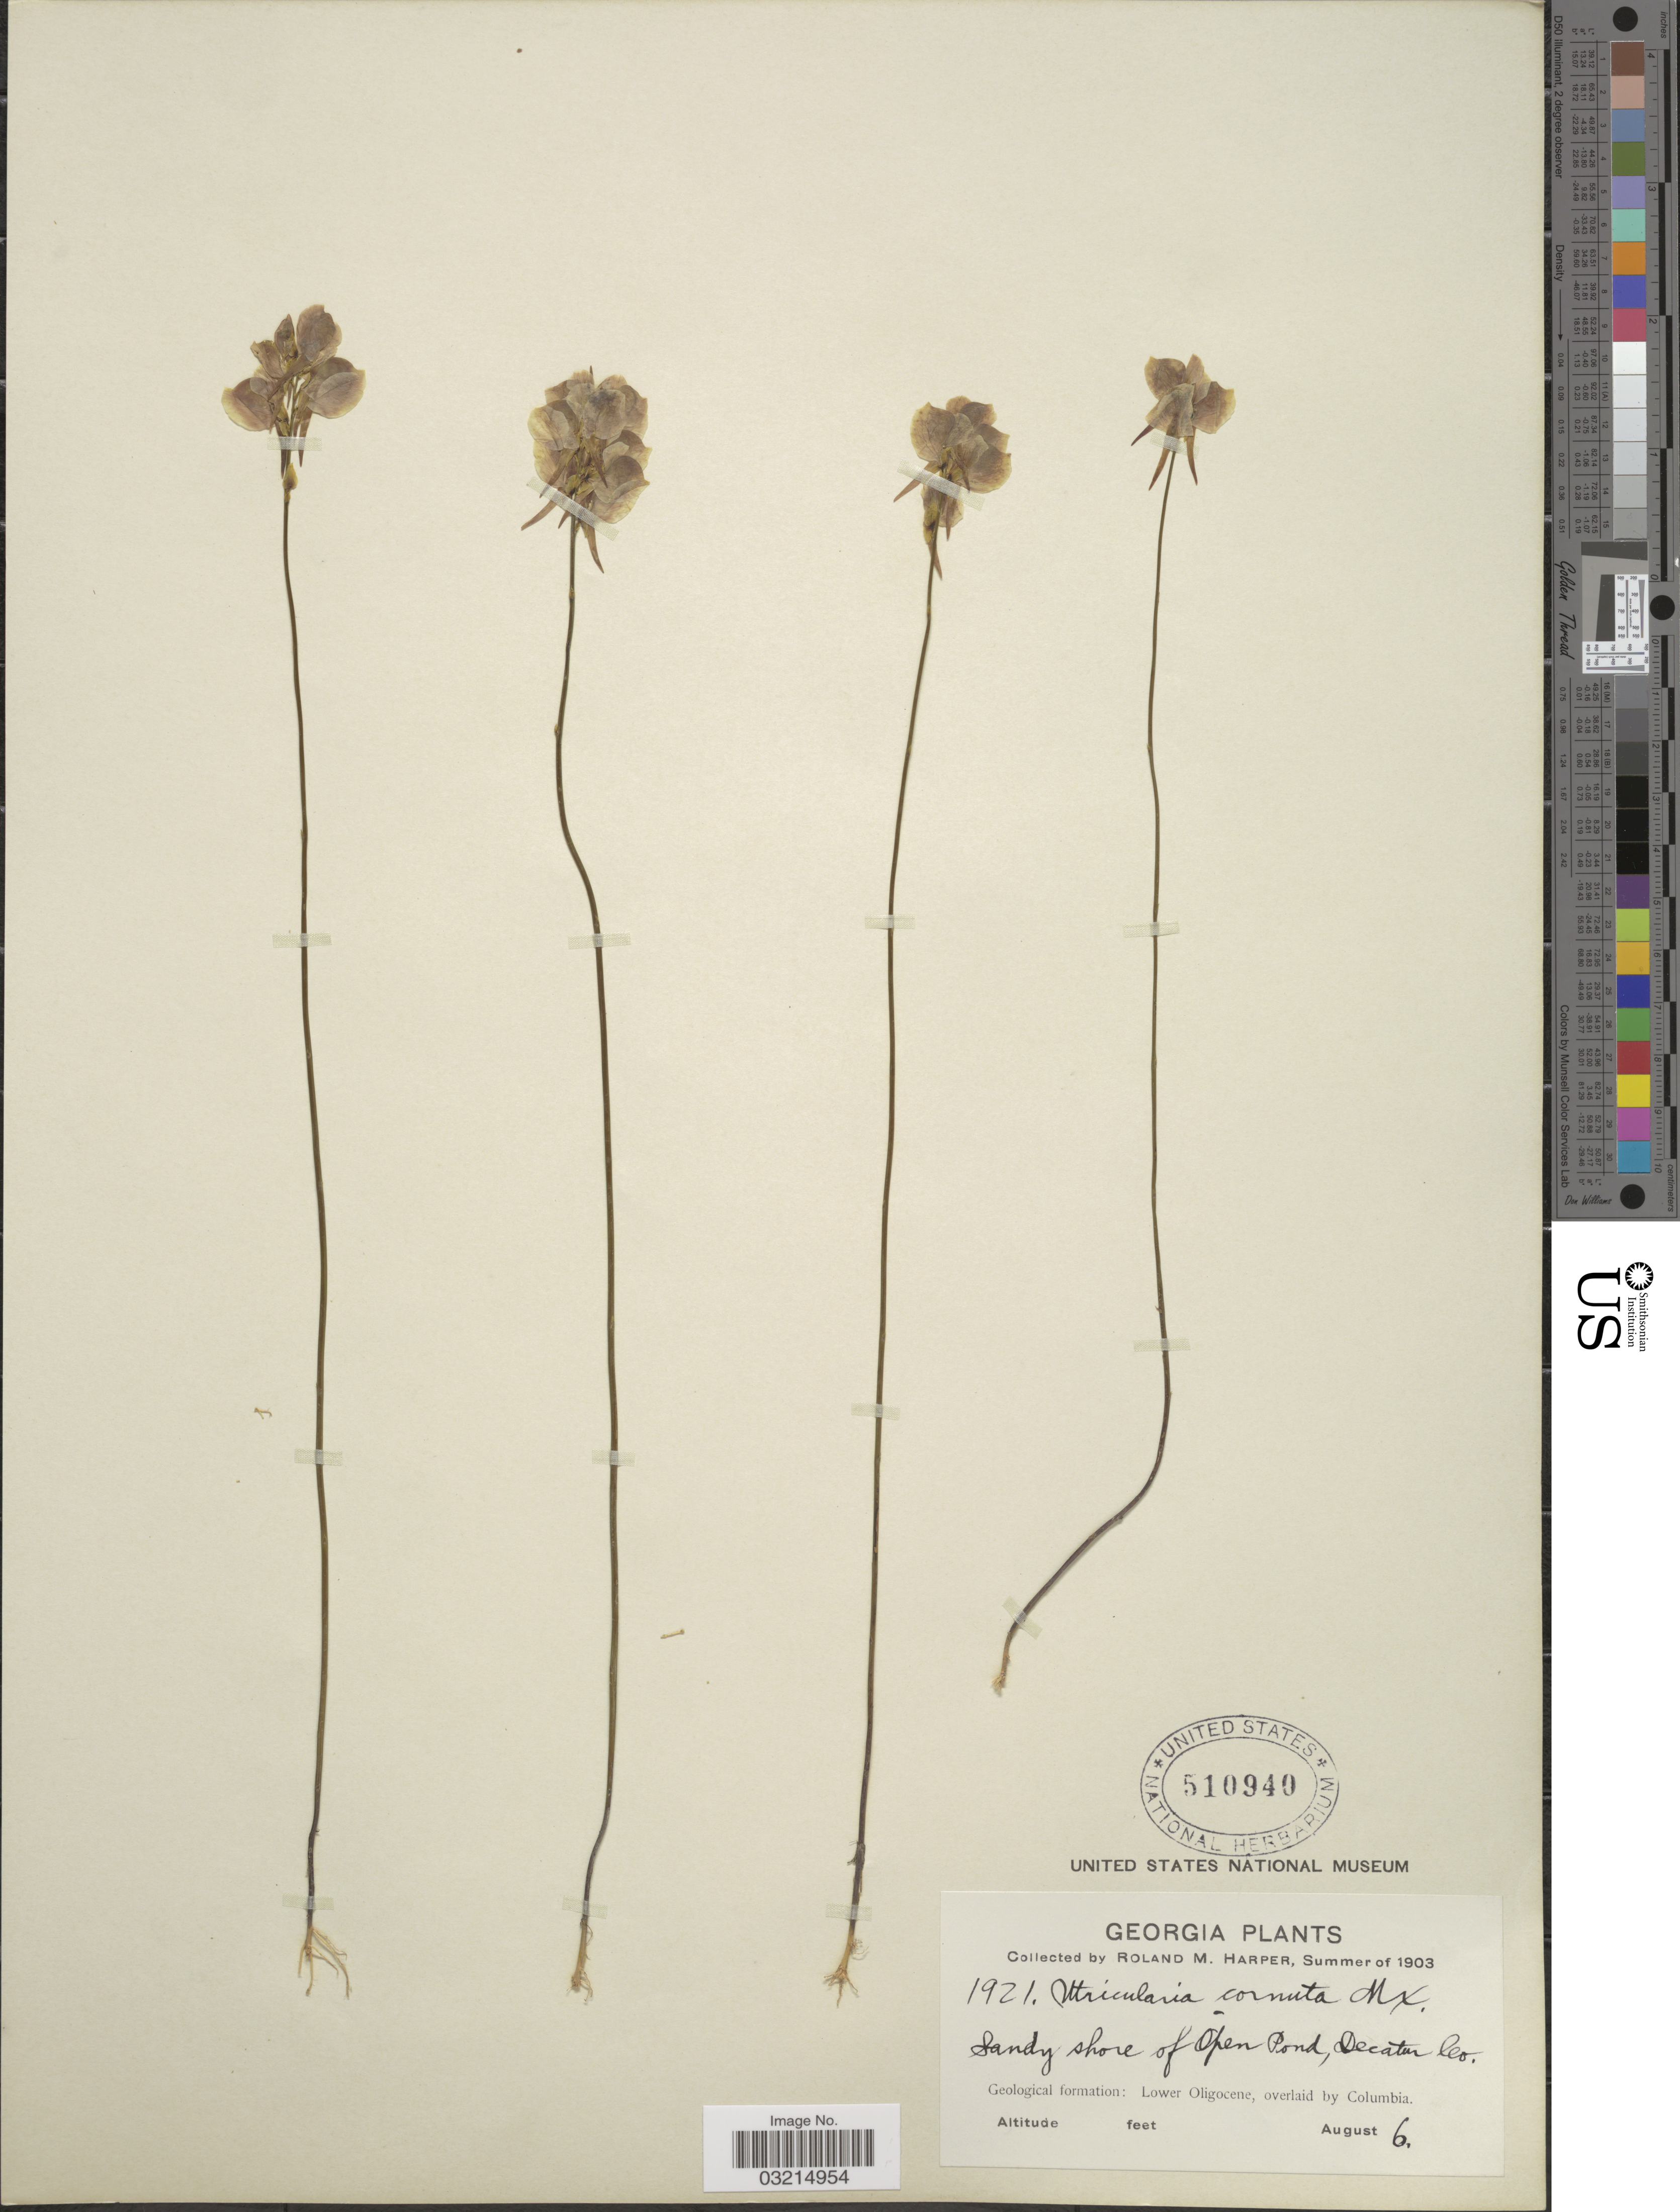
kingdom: Plantae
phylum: Tracheophyta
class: Magnoliopsida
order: Lamiales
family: Lentibulariaceae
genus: Utricularia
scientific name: Utricularia cornuta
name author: Michx.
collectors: R. M. Harper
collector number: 1921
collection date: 1903-08-06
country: United States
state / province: Georgia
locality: Sandy shore of open Pond, Decatur Co. Geological formation: Lower Oligocene, overlaid by Colombia.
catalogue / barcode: US 510940